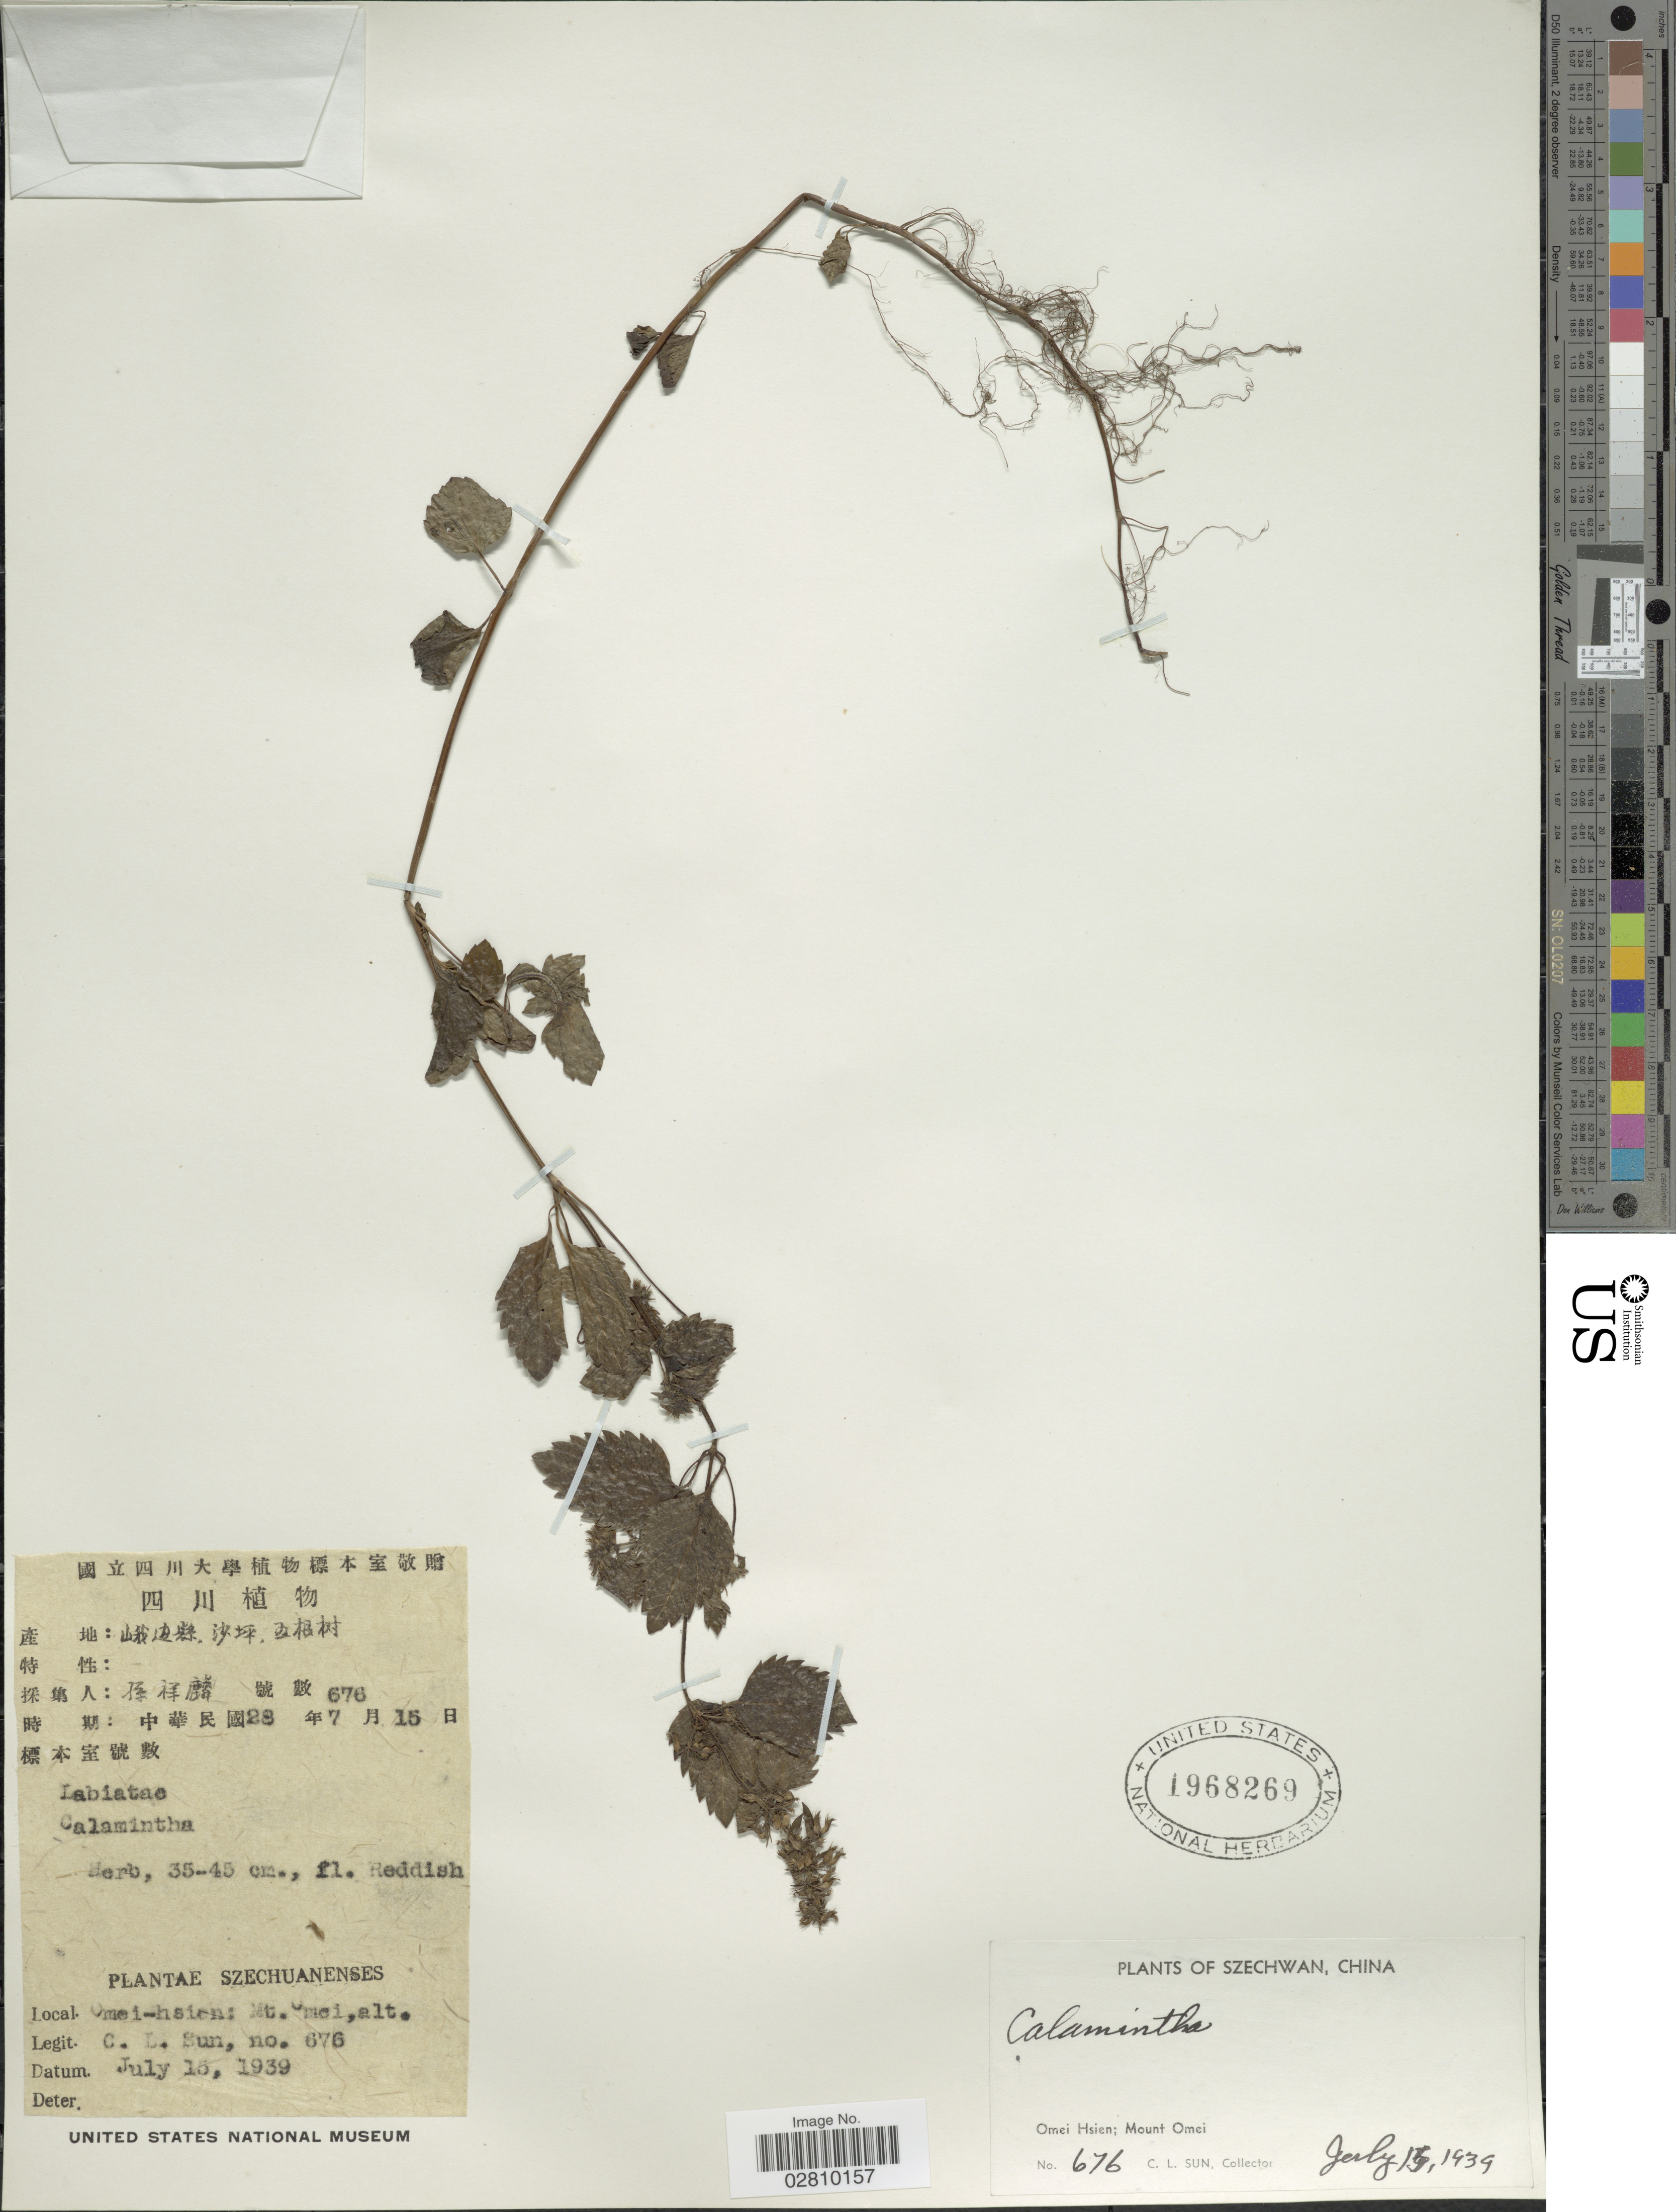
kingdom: Plantae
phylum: Tracheophyta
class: Magnoliopsida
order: Lamiales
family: Lamiaceae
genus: Calamintha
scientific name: Calamintha sp.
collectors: C. Sun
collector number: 676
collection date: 1939-07-15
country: China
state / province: Sichuan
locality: Szechwan. Omei Hsien; Mount Omei.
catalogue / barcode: US 1968269